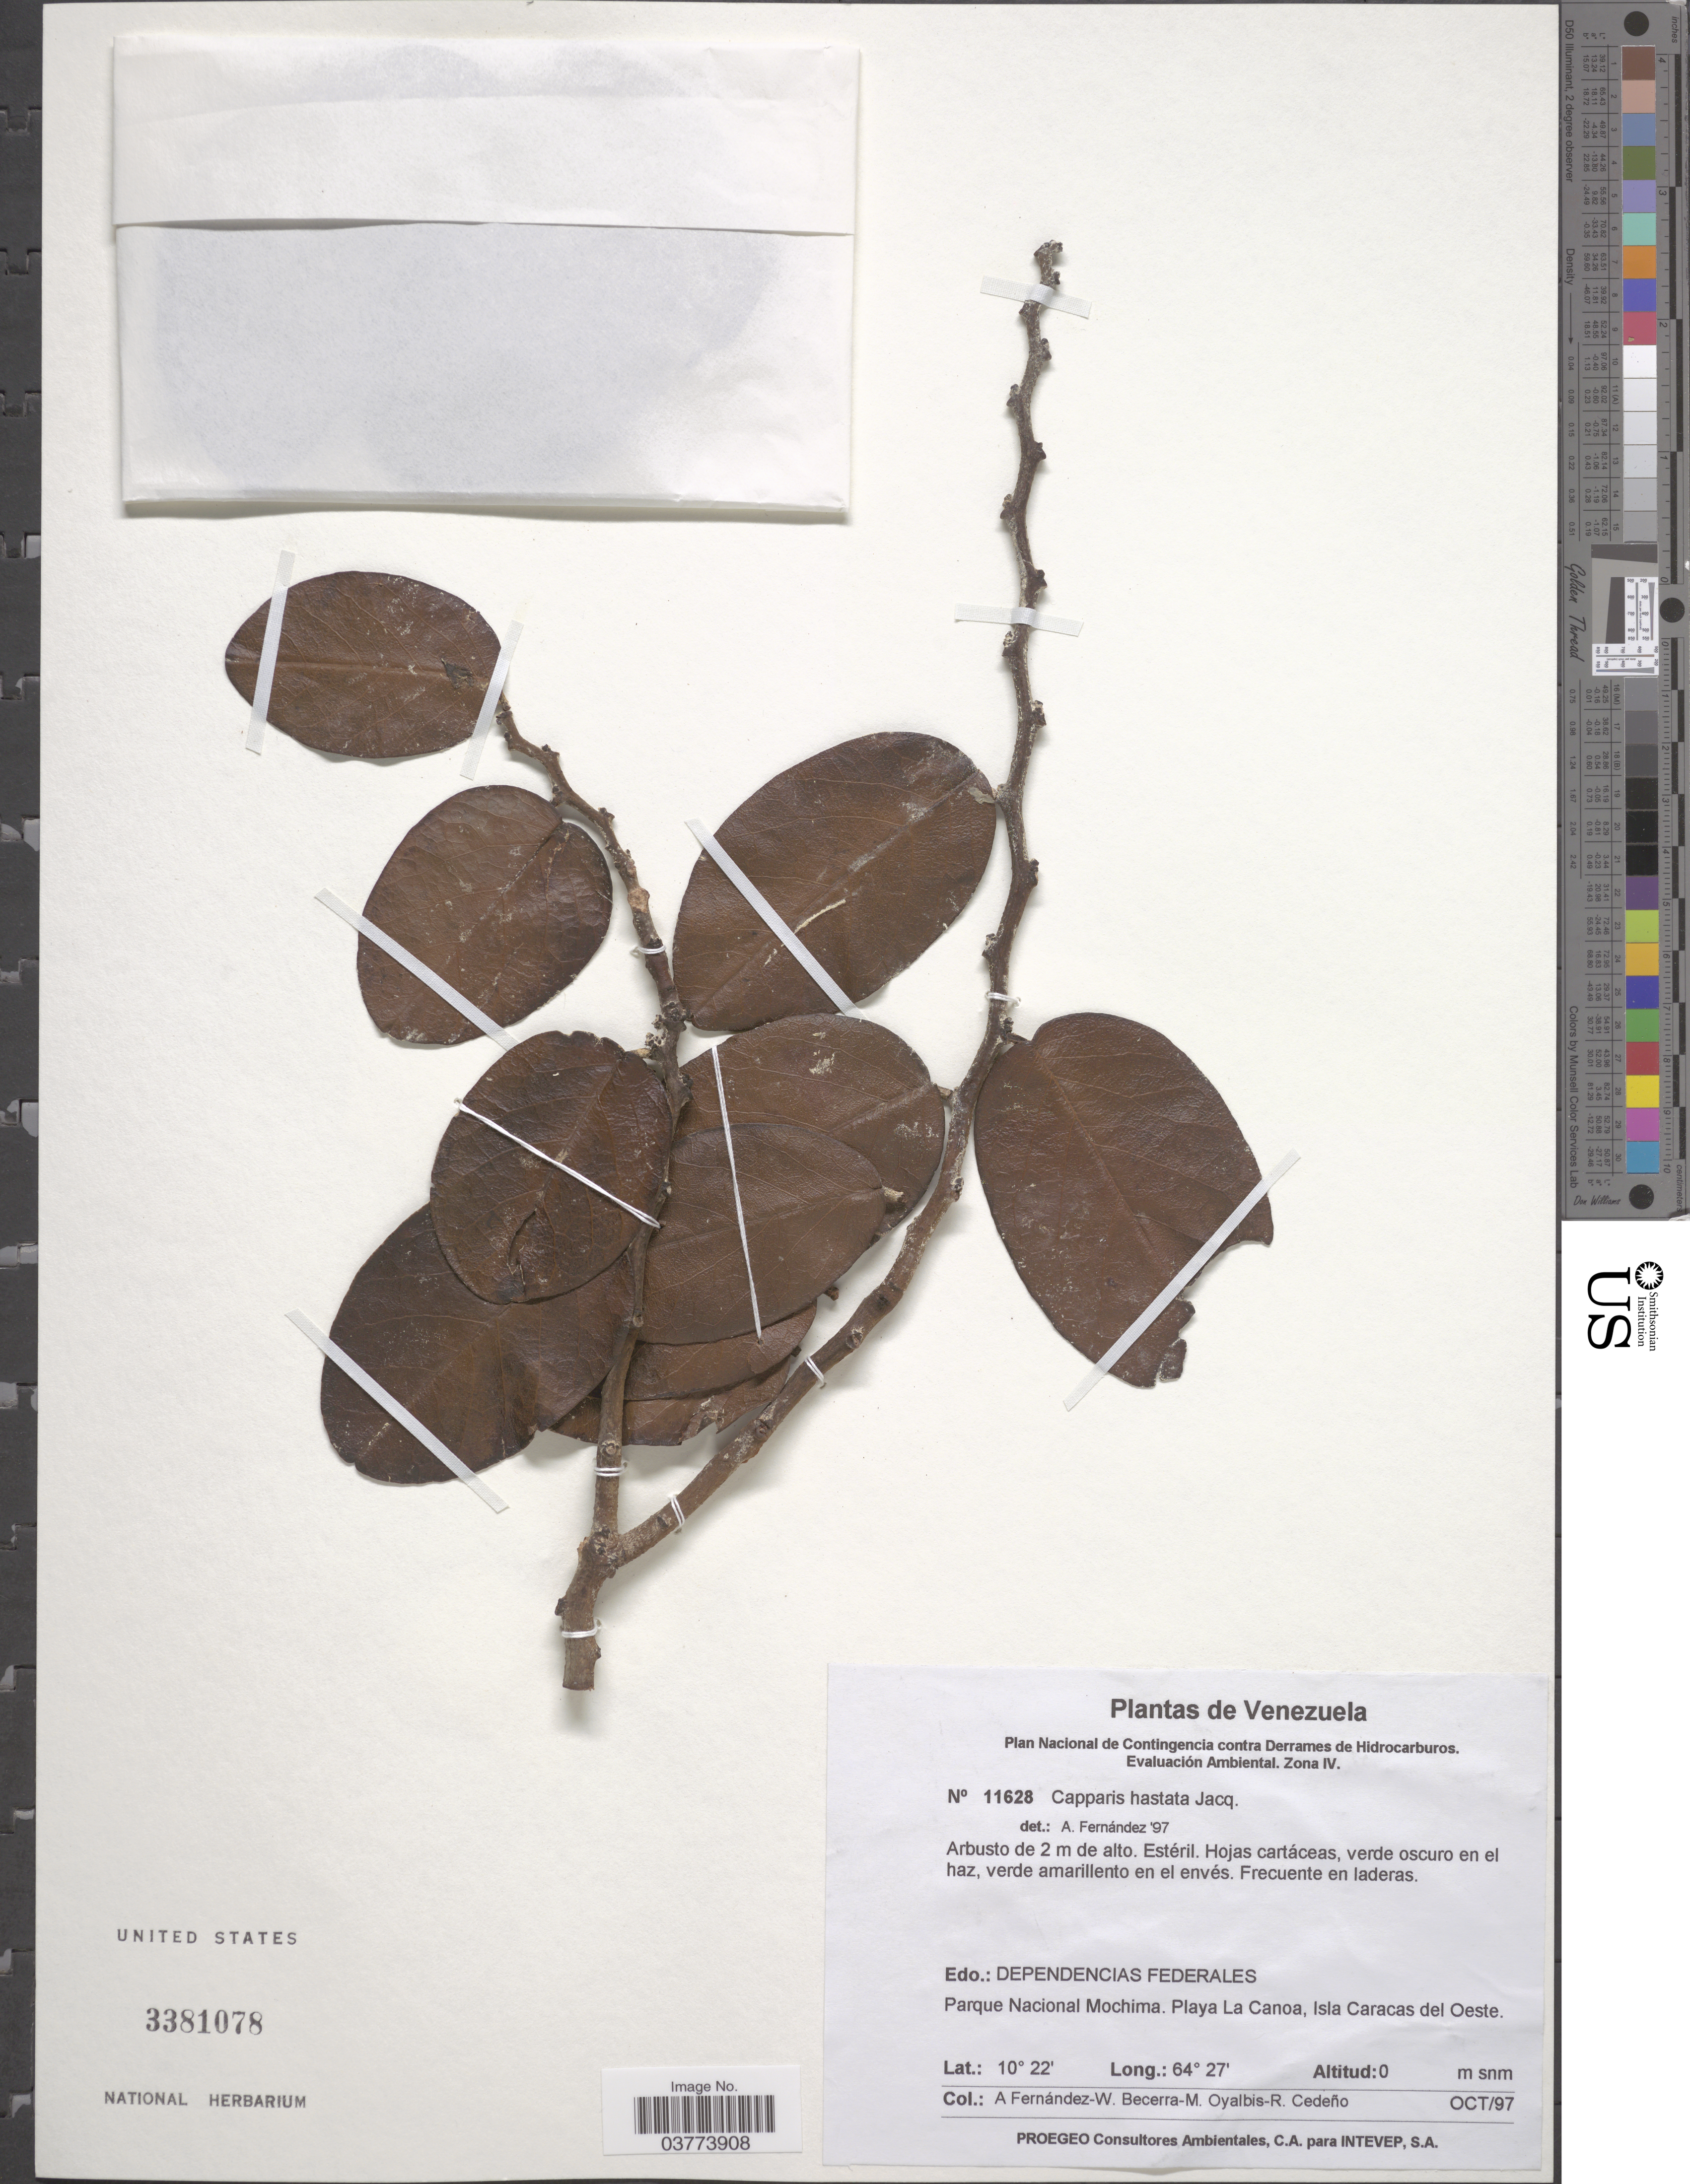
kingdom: Plantae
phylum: Tracheophyta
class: Magnoliopsida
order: Brassicales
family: Capparaceae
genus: Cynophalla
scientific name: Cynophalla hastata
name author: (Jacq.) J. Presl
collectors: A. Fernandez, W. Becerra, M. Oyalbis & R. Cedeño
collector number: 11628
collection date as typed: Transcribed d/m/y: /10/97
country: Venezuela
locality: Edo.: Dependencias Federales. Parque Nacional Mochima. Playa La Canoa, Isla Caracas del Oeste.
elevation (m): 0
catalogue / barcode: US 3381078